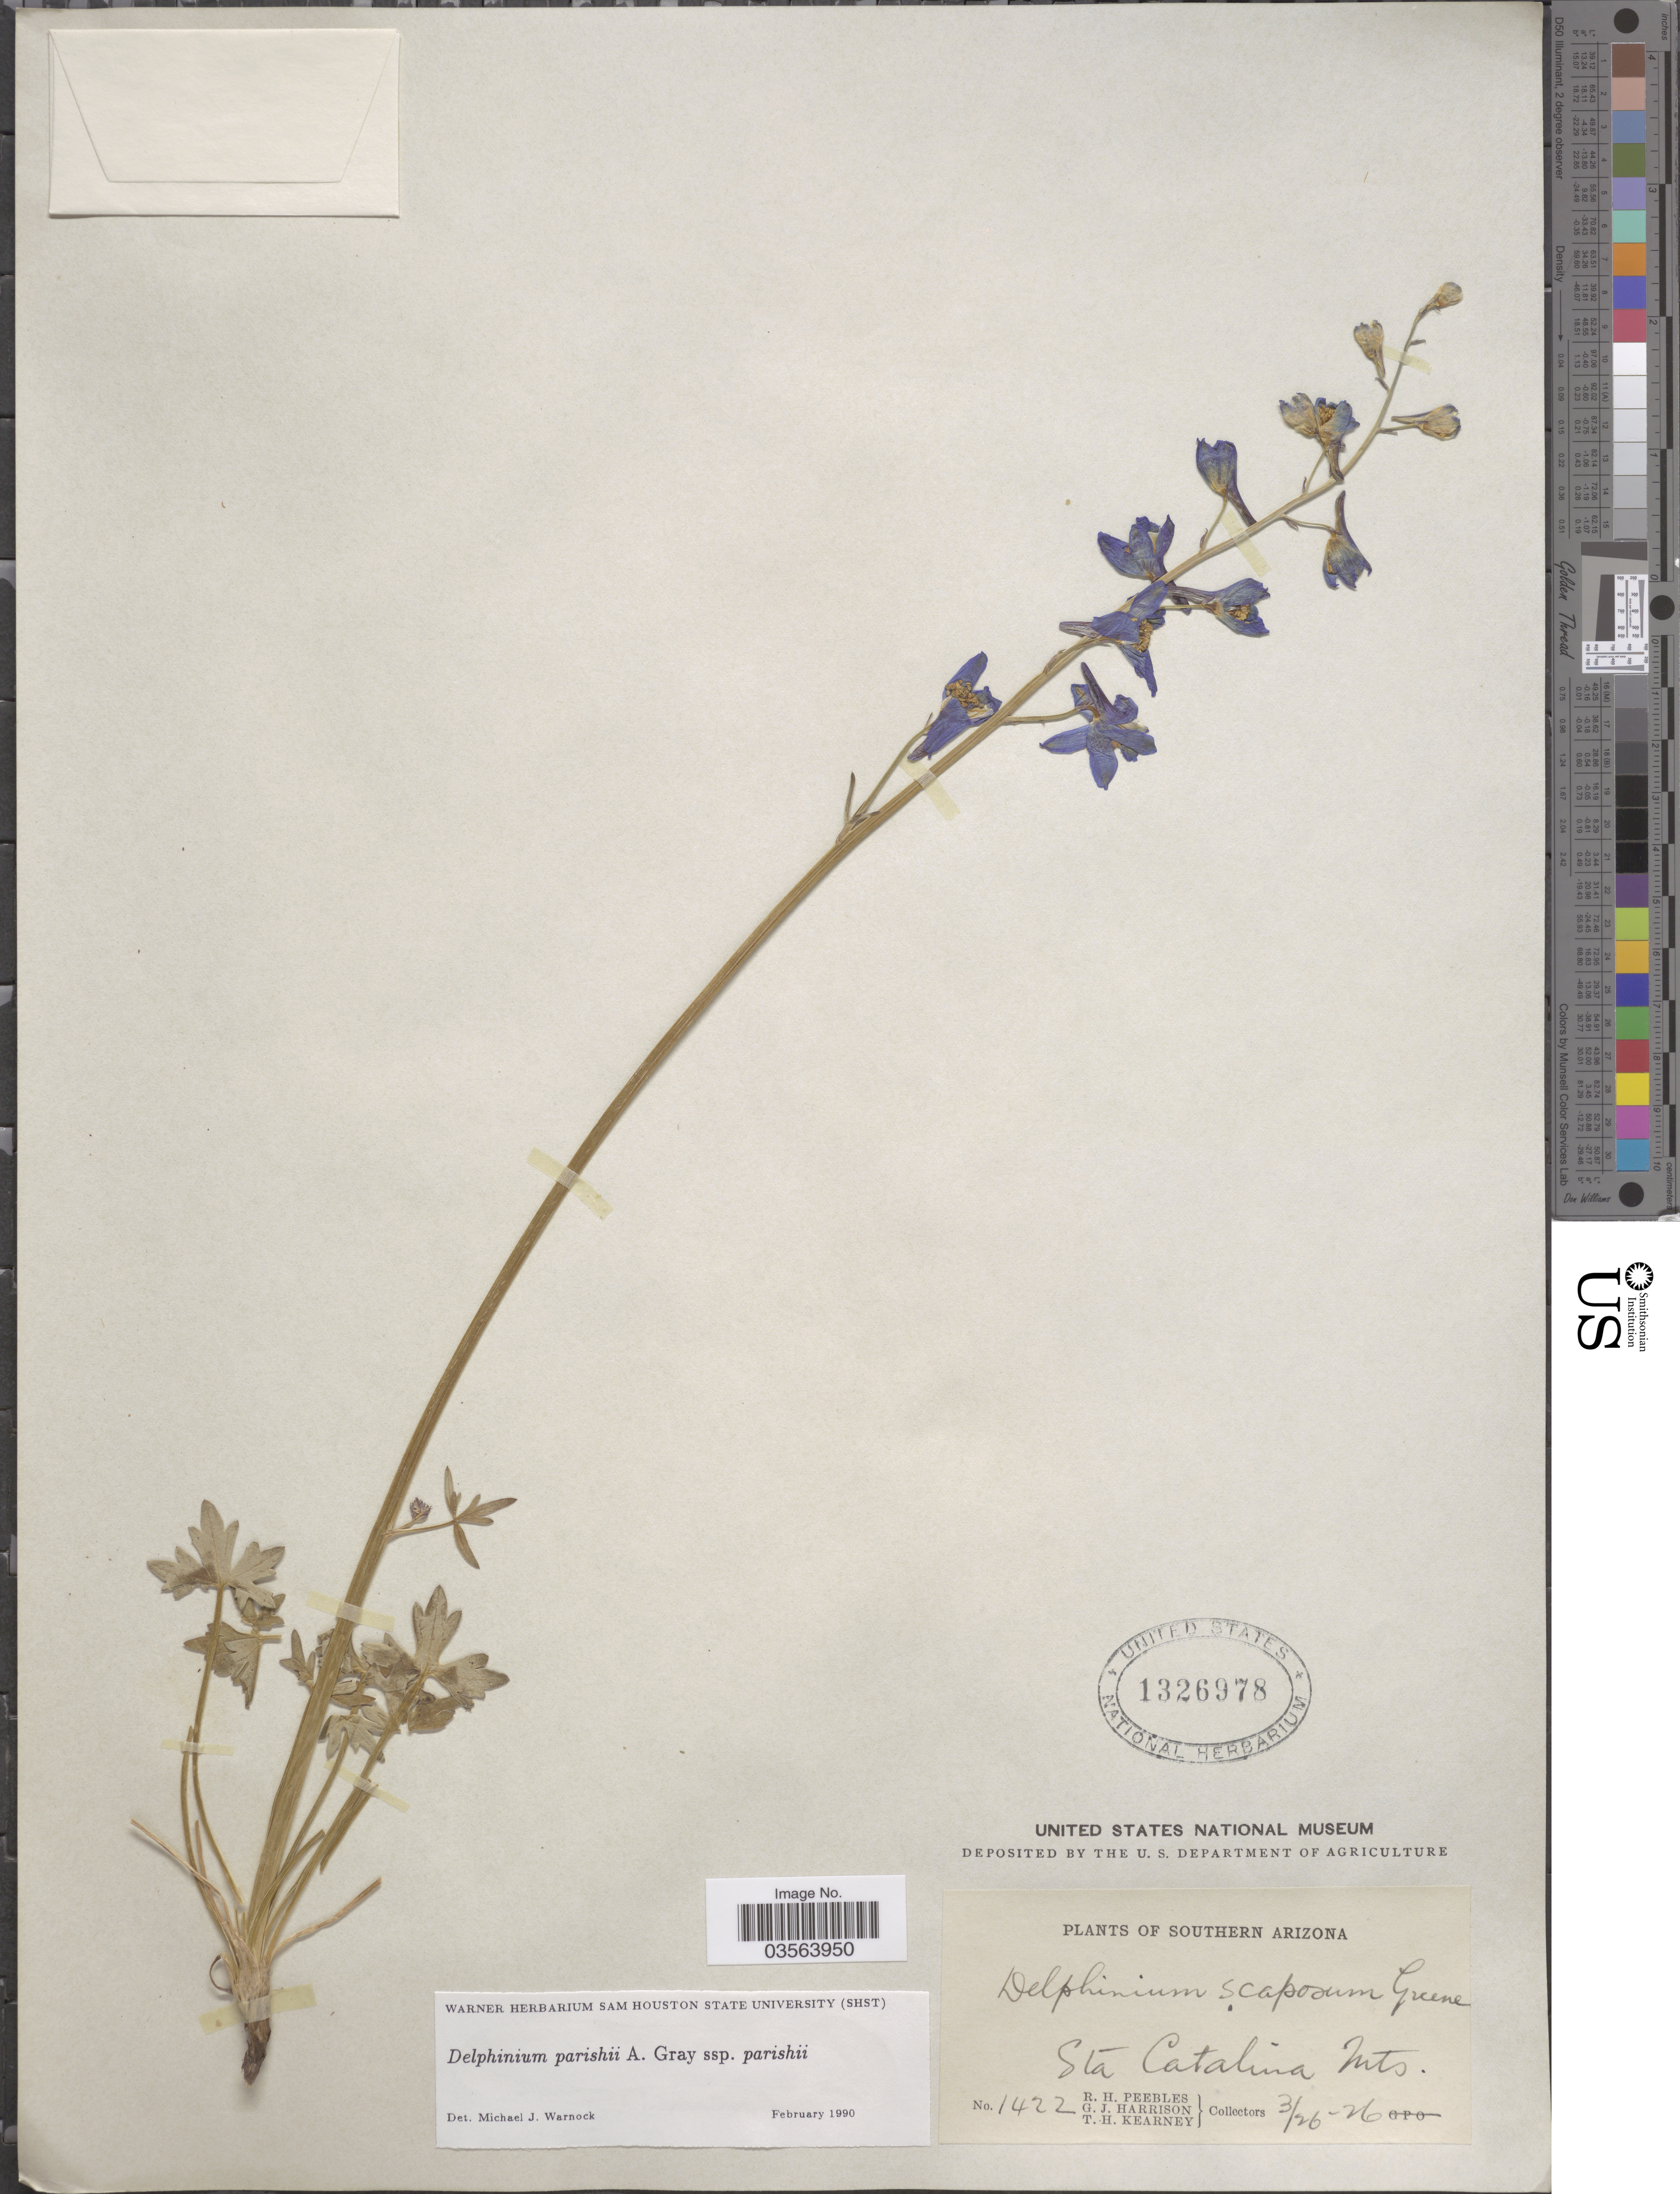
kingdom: Plantae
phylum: Tracheophyta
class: Magnoliopsida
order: Ranunculales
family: Ranunculaceae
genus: Delphinium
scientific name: Delphinium parishii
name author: A. Gray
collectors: R. H. Peebles, G. J. Harrison & T. H. Kearney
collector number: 1422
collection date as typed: Transcribed d/m/y: 26/3/26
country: United States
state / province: Arizona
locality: Southern Arizona. Sta Catalina Mts.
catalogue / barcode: US 1326978